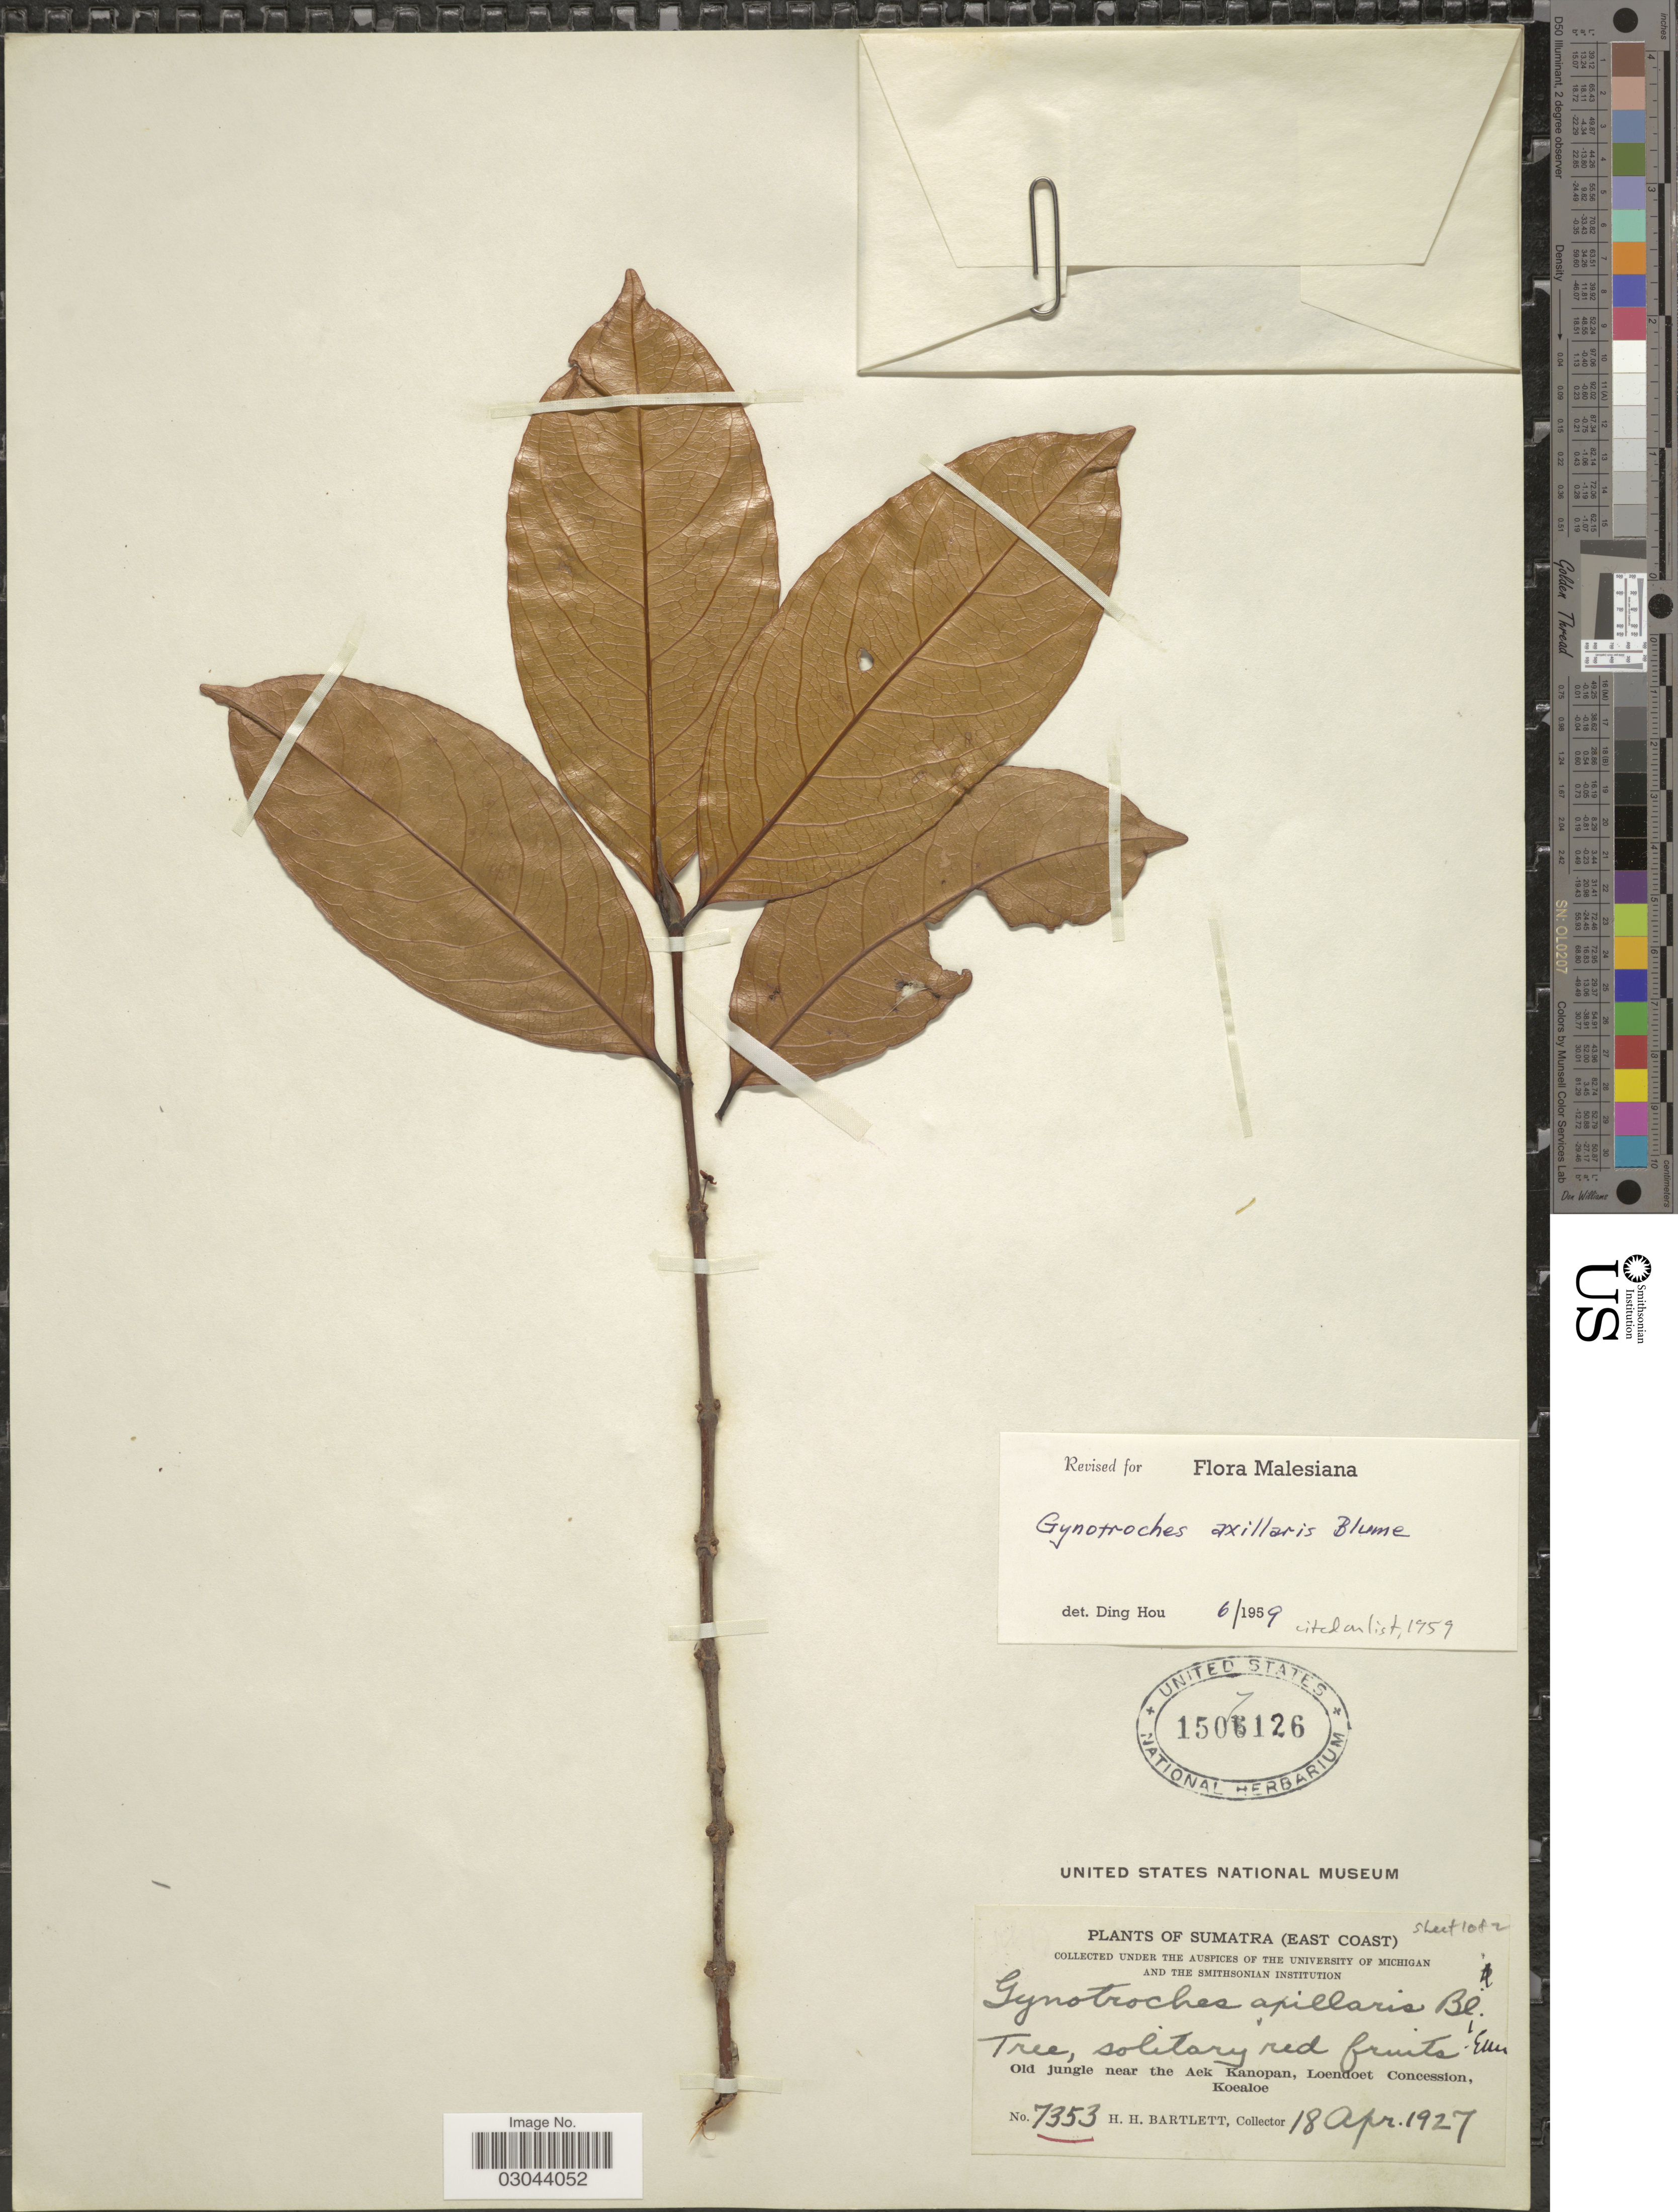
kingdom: Plantae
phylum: Tracheophyta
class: Magnoliopsida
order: Malpighiales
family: Rhizophoraceae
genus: Gynotroches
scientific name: Gynotroches axillaris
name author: Blume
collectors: H. H. Bartlett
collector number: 7353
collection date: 1927-04-18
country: Indonesia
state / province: Sumatra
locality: (East Coast). Old jungle near the Aek Kanopan, Loendoet Concession, Koealoe.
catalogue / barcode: US 1507126